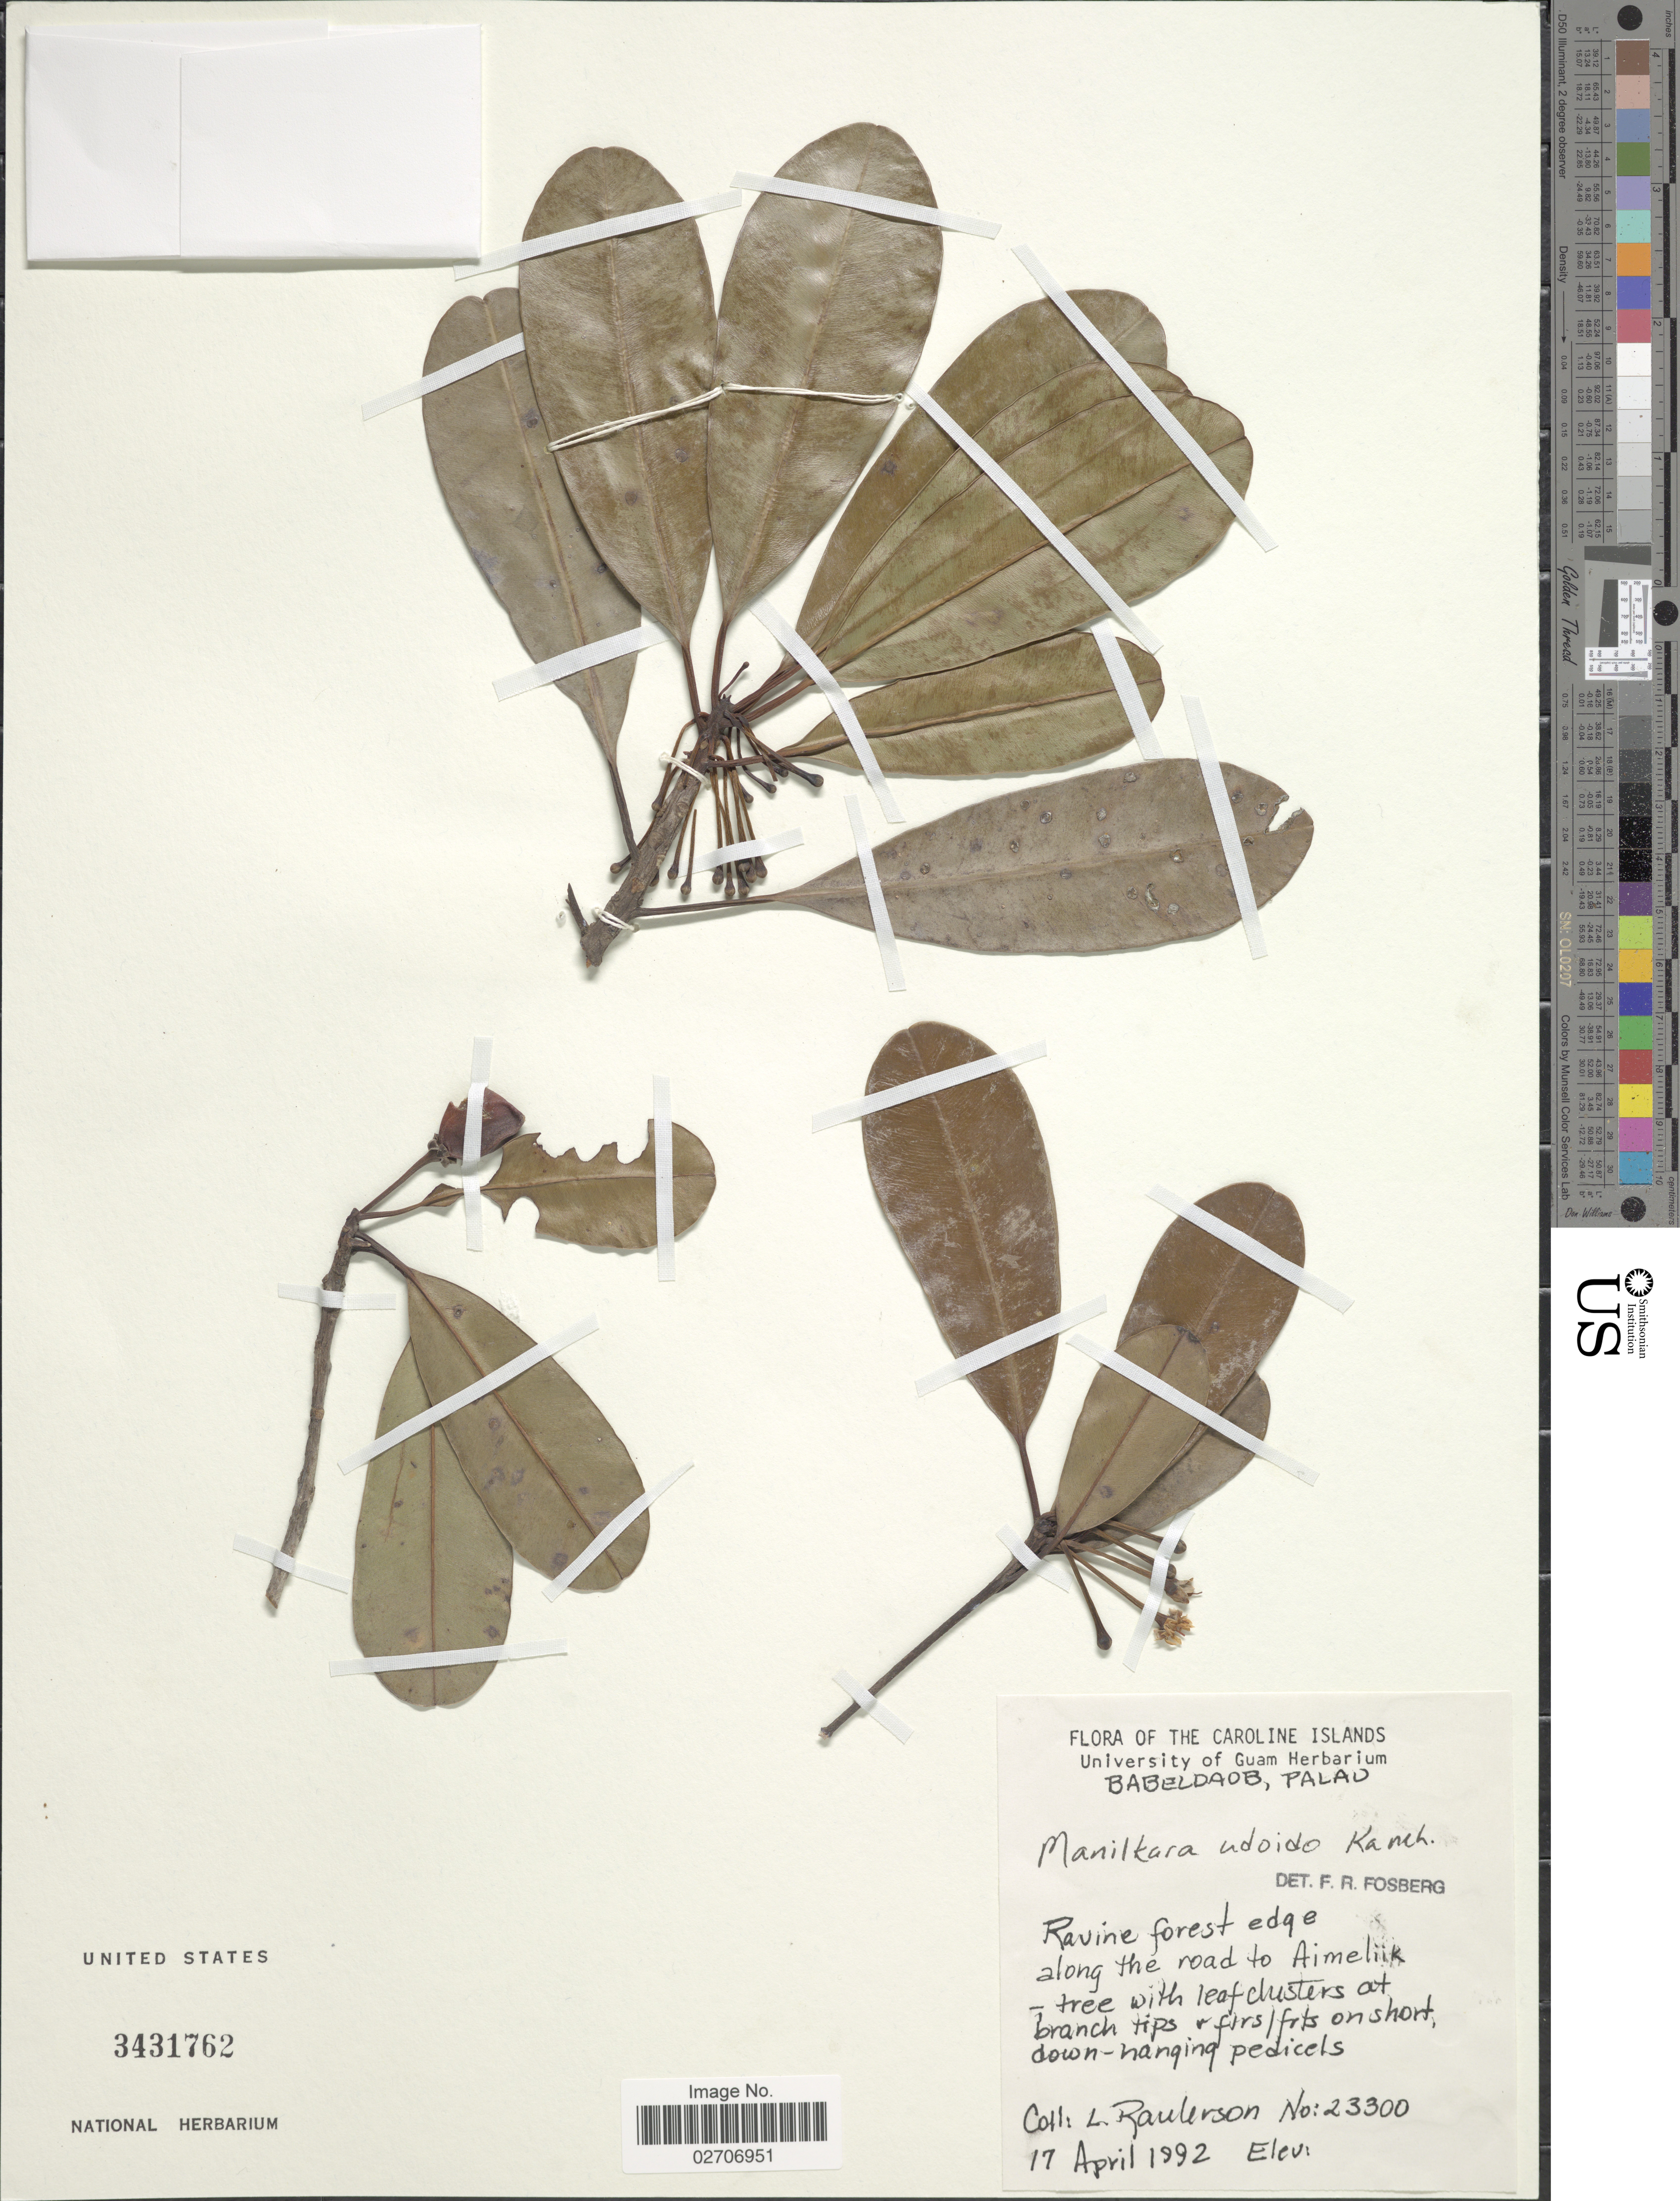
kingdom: Plantae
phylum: Tracheophyta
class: Magnoliopsida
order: Ericales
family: Sapotaceae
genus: Manilkara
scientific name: Manilkara udoido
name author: Kaneh.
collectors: L. Raulerson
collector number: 23300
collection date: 1992-04-17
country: Palau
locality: The Caroline Islands, Palau, Ravine forest edge along the road to Aimeliik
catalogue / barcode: US 3431762